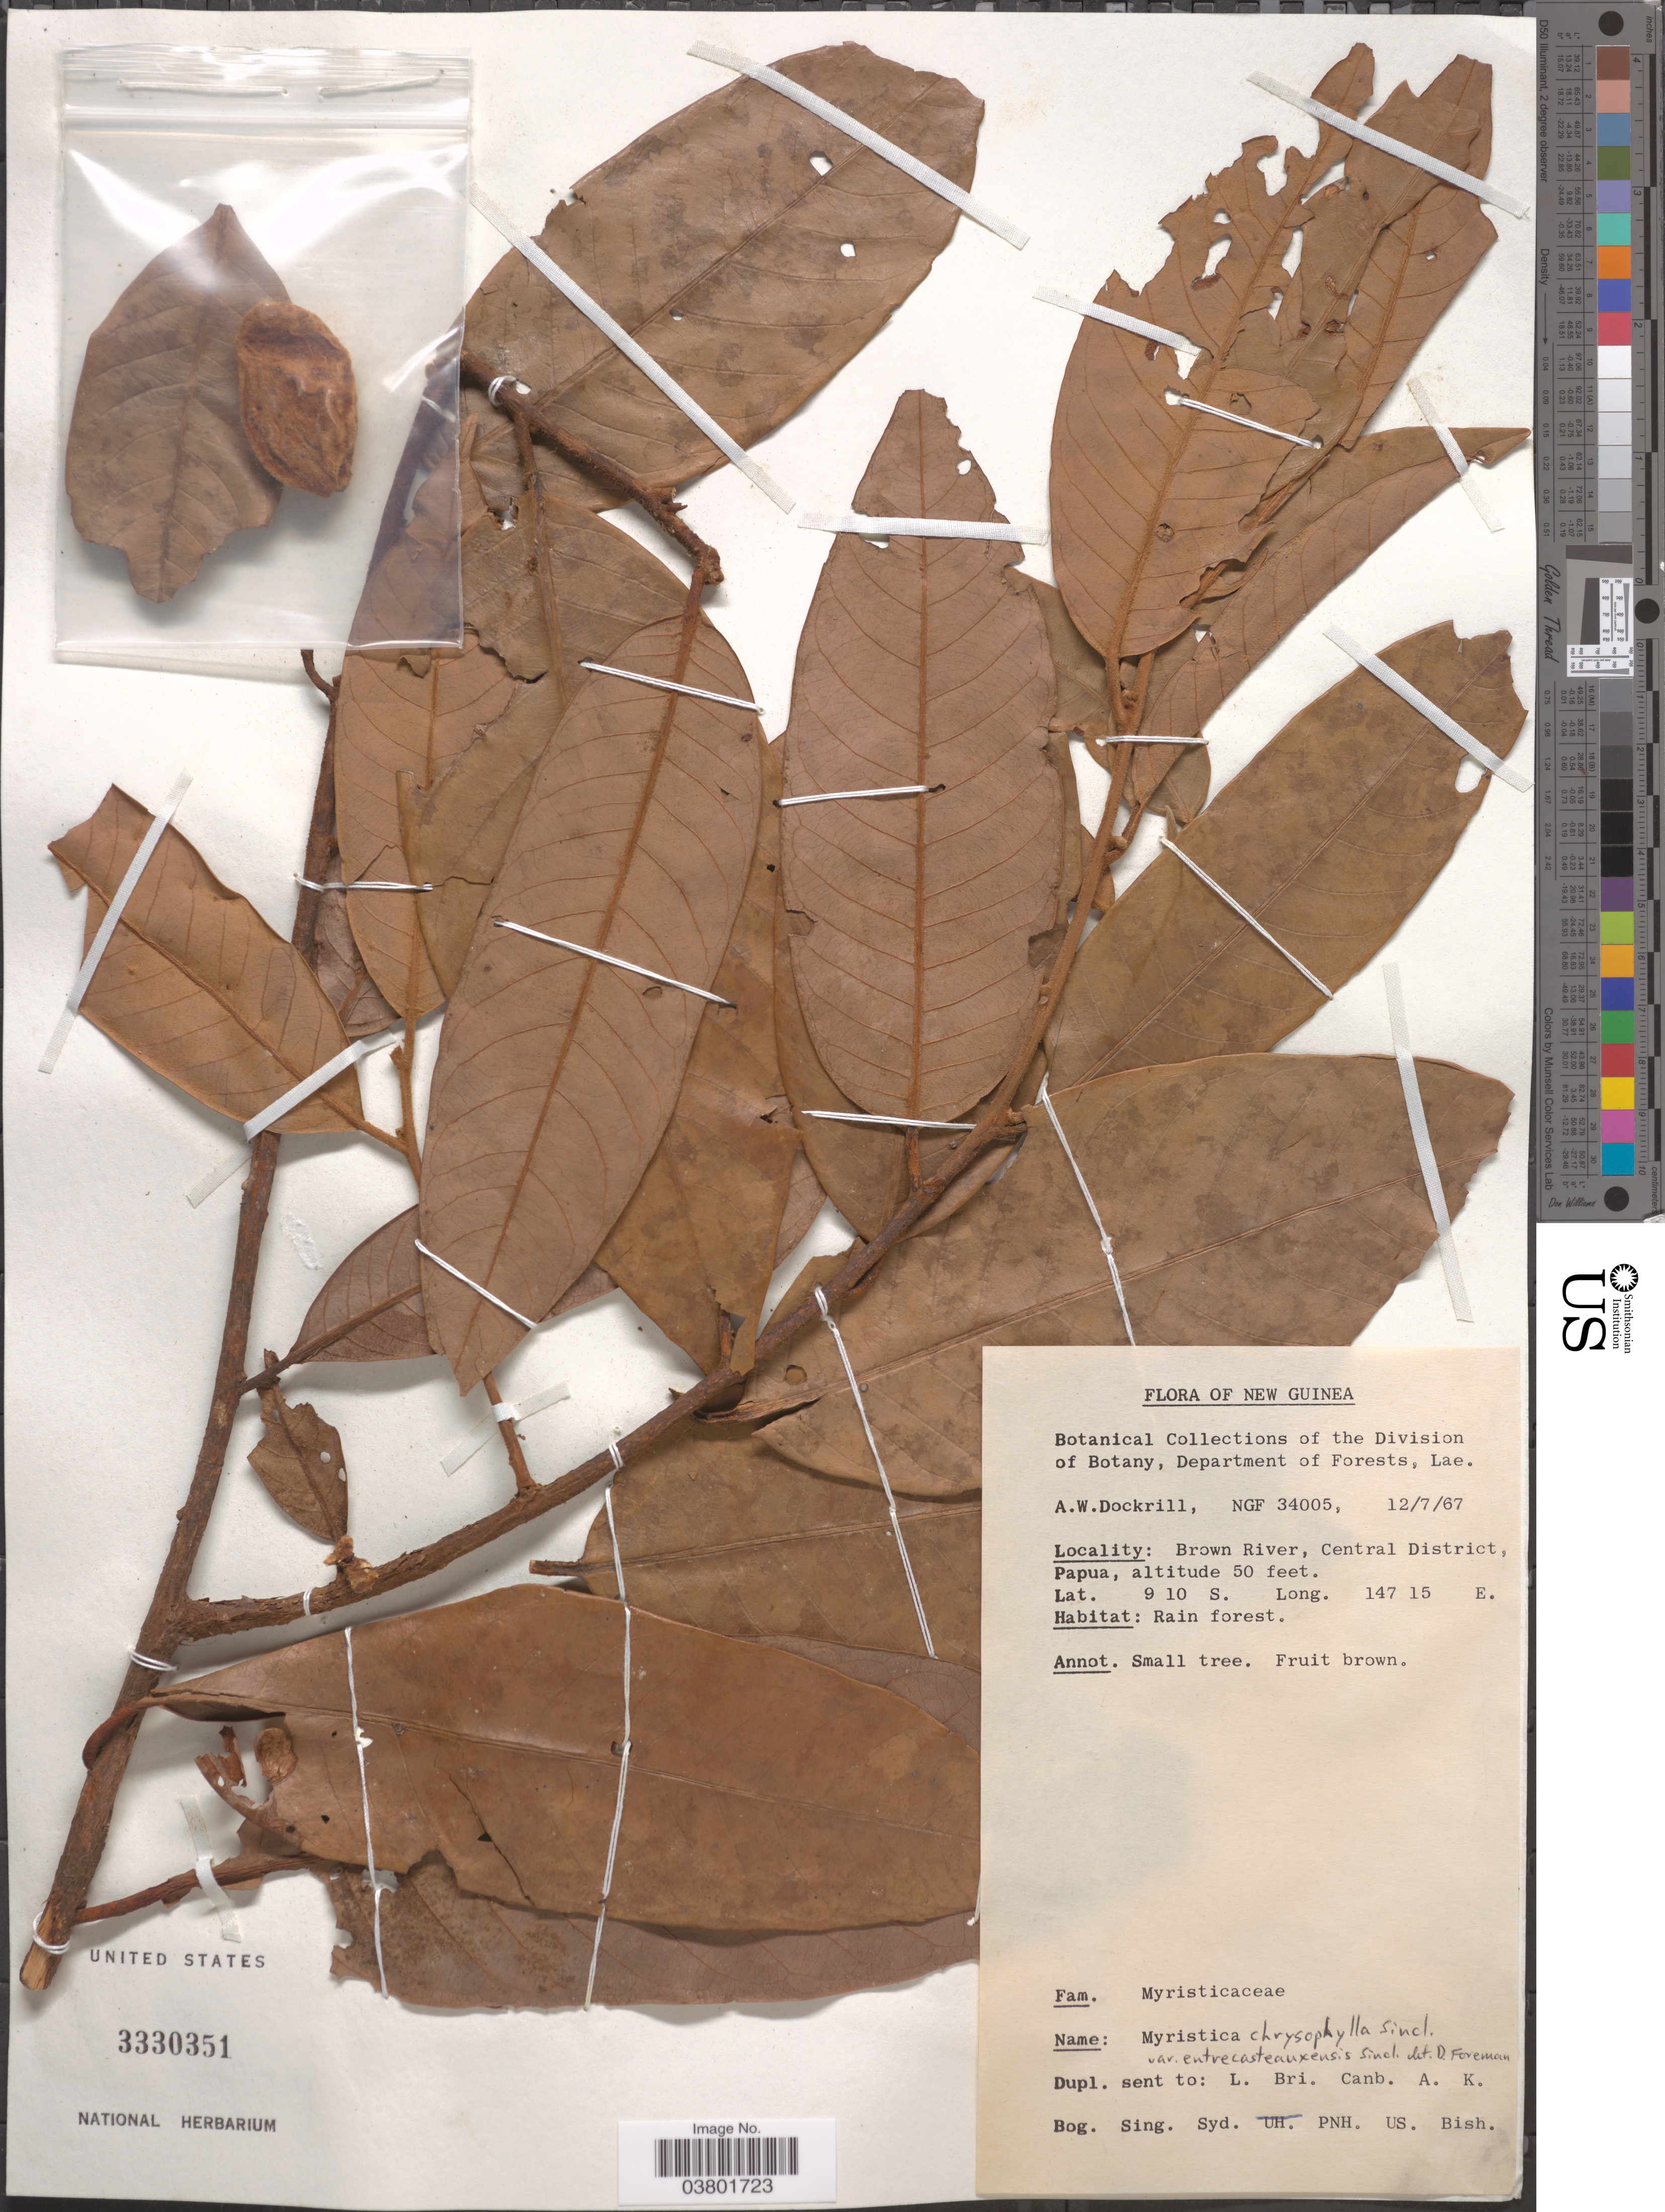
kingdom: Plantae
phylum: Tracheophyta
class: Magnoliopsida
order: Magnoliales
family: Myristicaceae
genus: Myristica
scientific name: Myristica chrysophylla var. entrecasteauxensis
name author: J. Sinclair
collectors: A. Dockrill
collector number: NGF34005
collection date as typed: Transcribed d/m/y: 12/7/67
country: Papua New Guinea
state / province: Central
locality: New Guinea. Brown River, Central District, Papua.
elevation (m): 15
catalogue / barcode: US 3330351